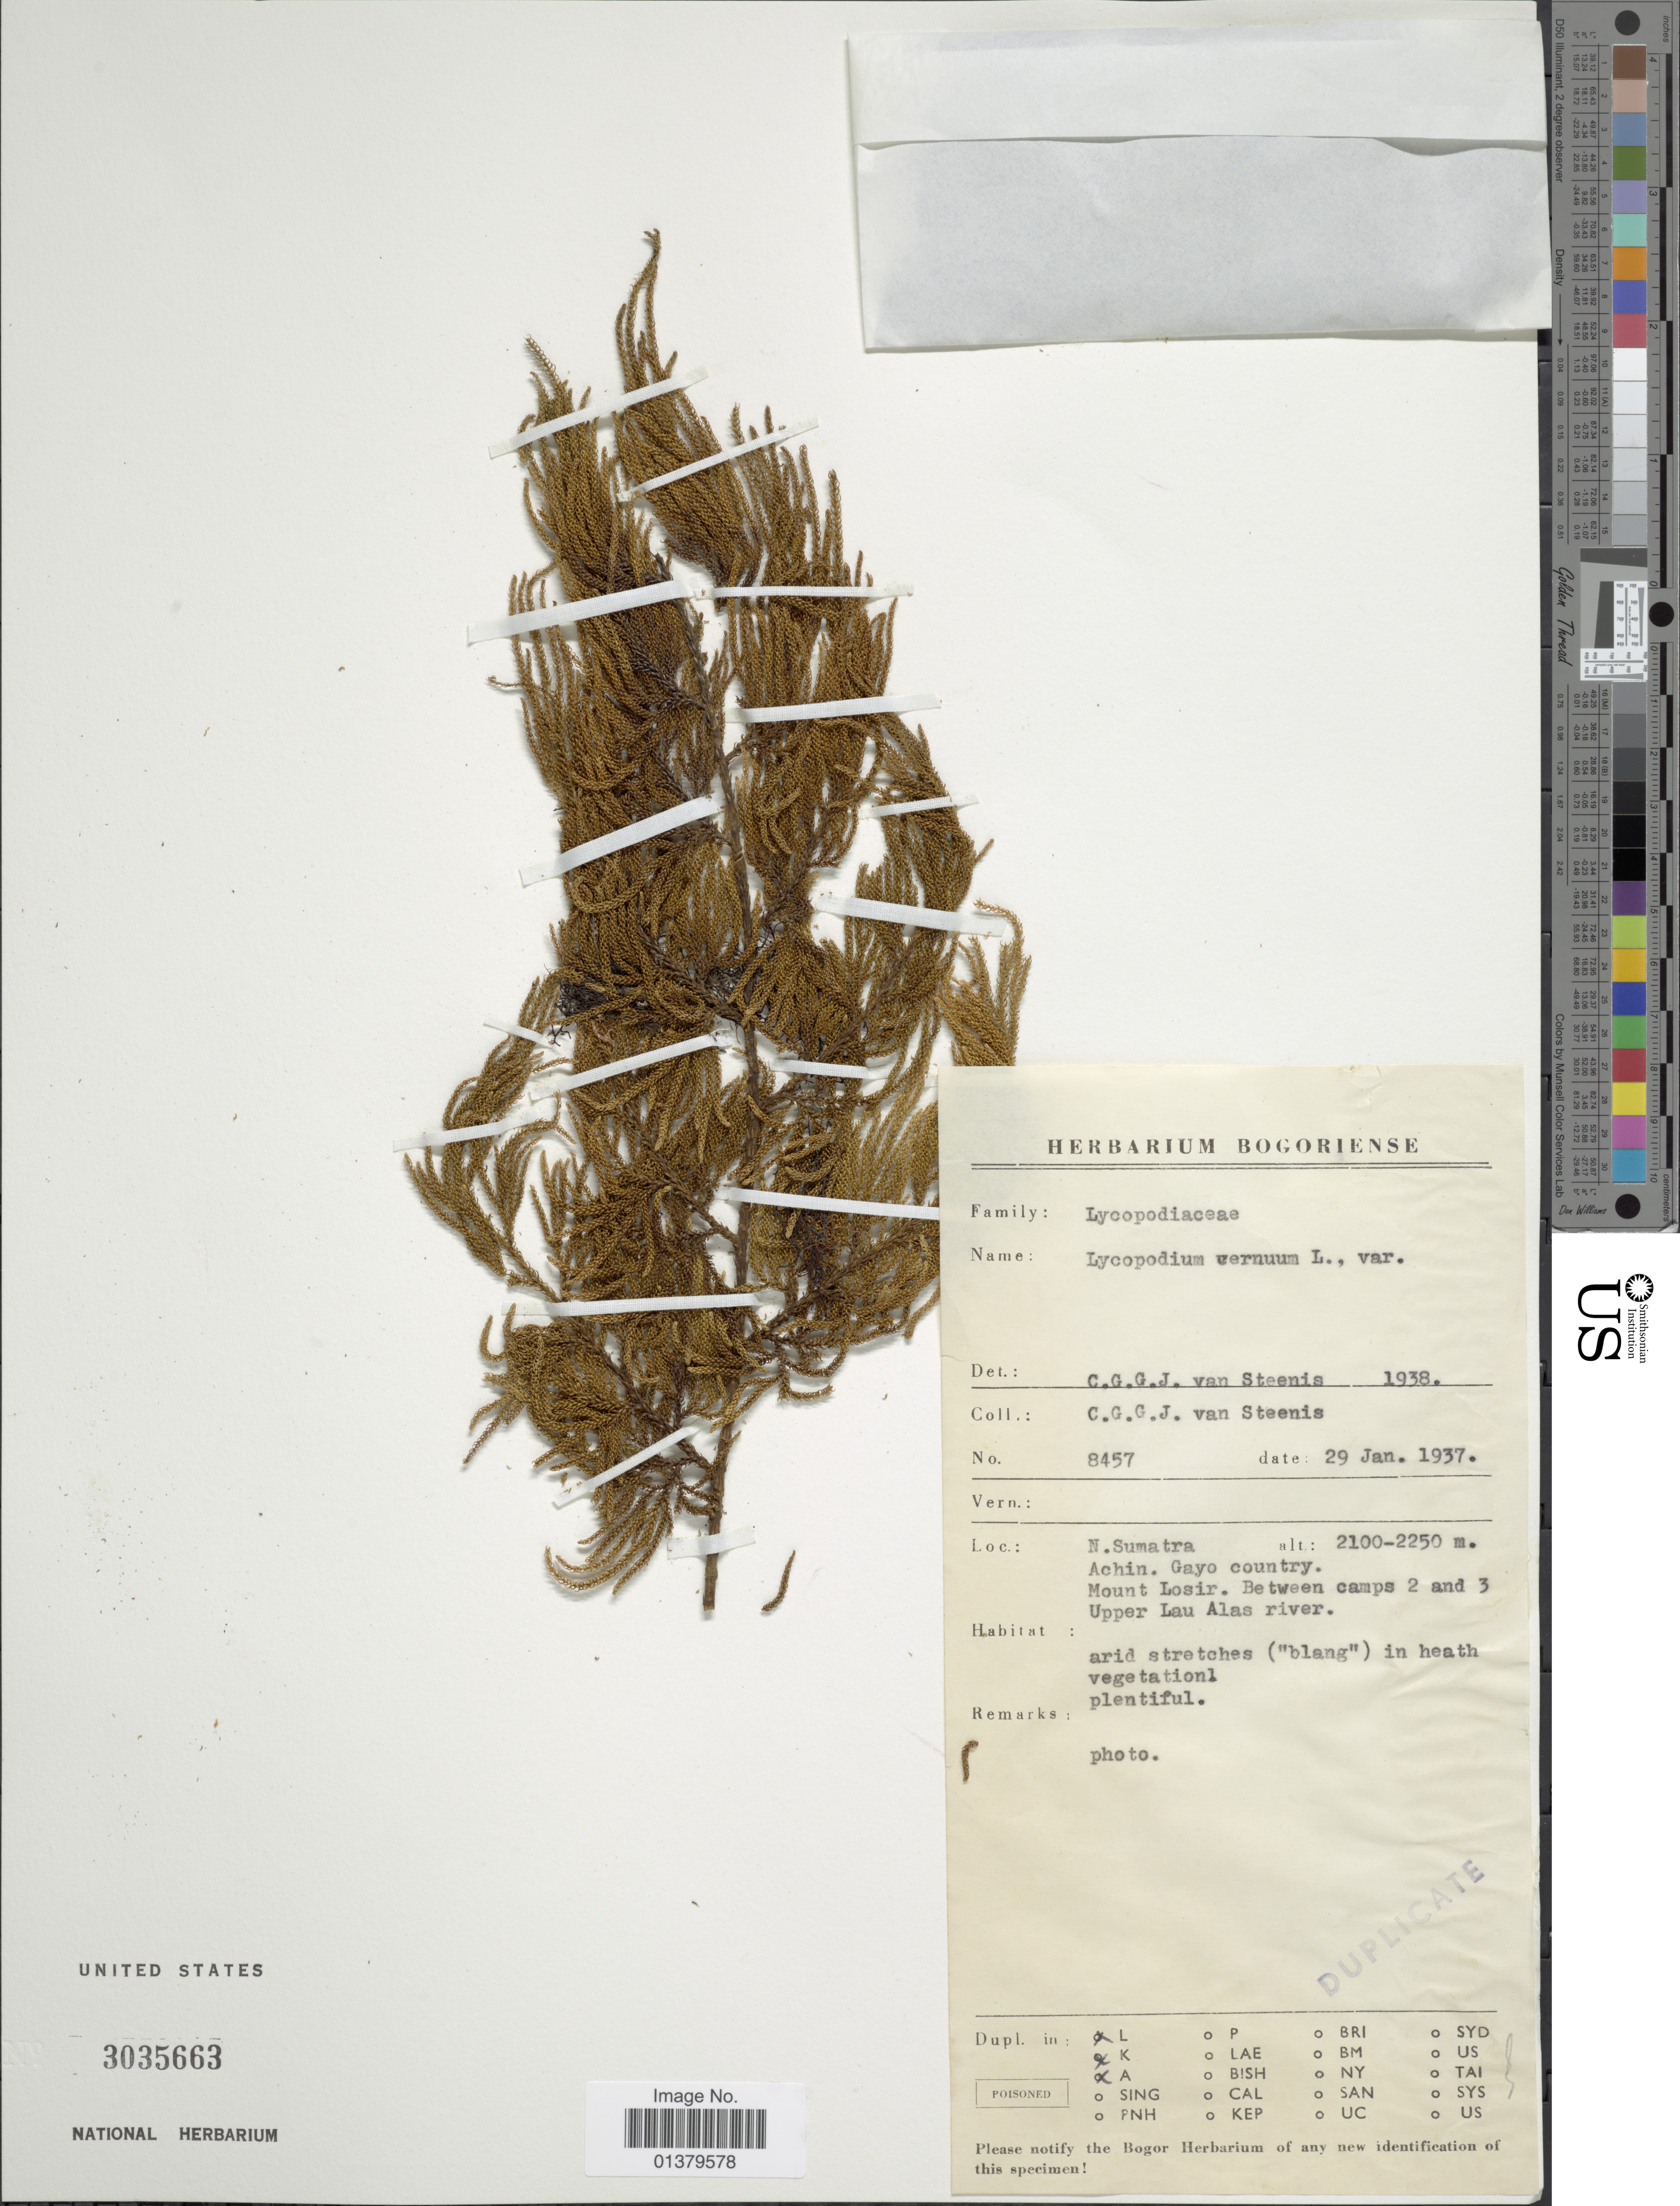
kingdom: Plantae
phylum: Tracheophyta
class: Lycopodiopsida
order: Lycopodiales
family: Lycopodiaceae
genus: Palhinhaea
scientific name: Palhinhaea cernua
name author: (L.) Vasc. & Franco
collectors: C. G. van Steenis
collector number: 8457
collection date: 1937-01-29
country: Indonesia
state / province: Sumatra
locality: N.Sumatra, Achin gayo country. Mount Losir. between camps 2 and 3 Upper Lai Alas river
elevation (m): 2100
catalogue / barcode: US 3035663